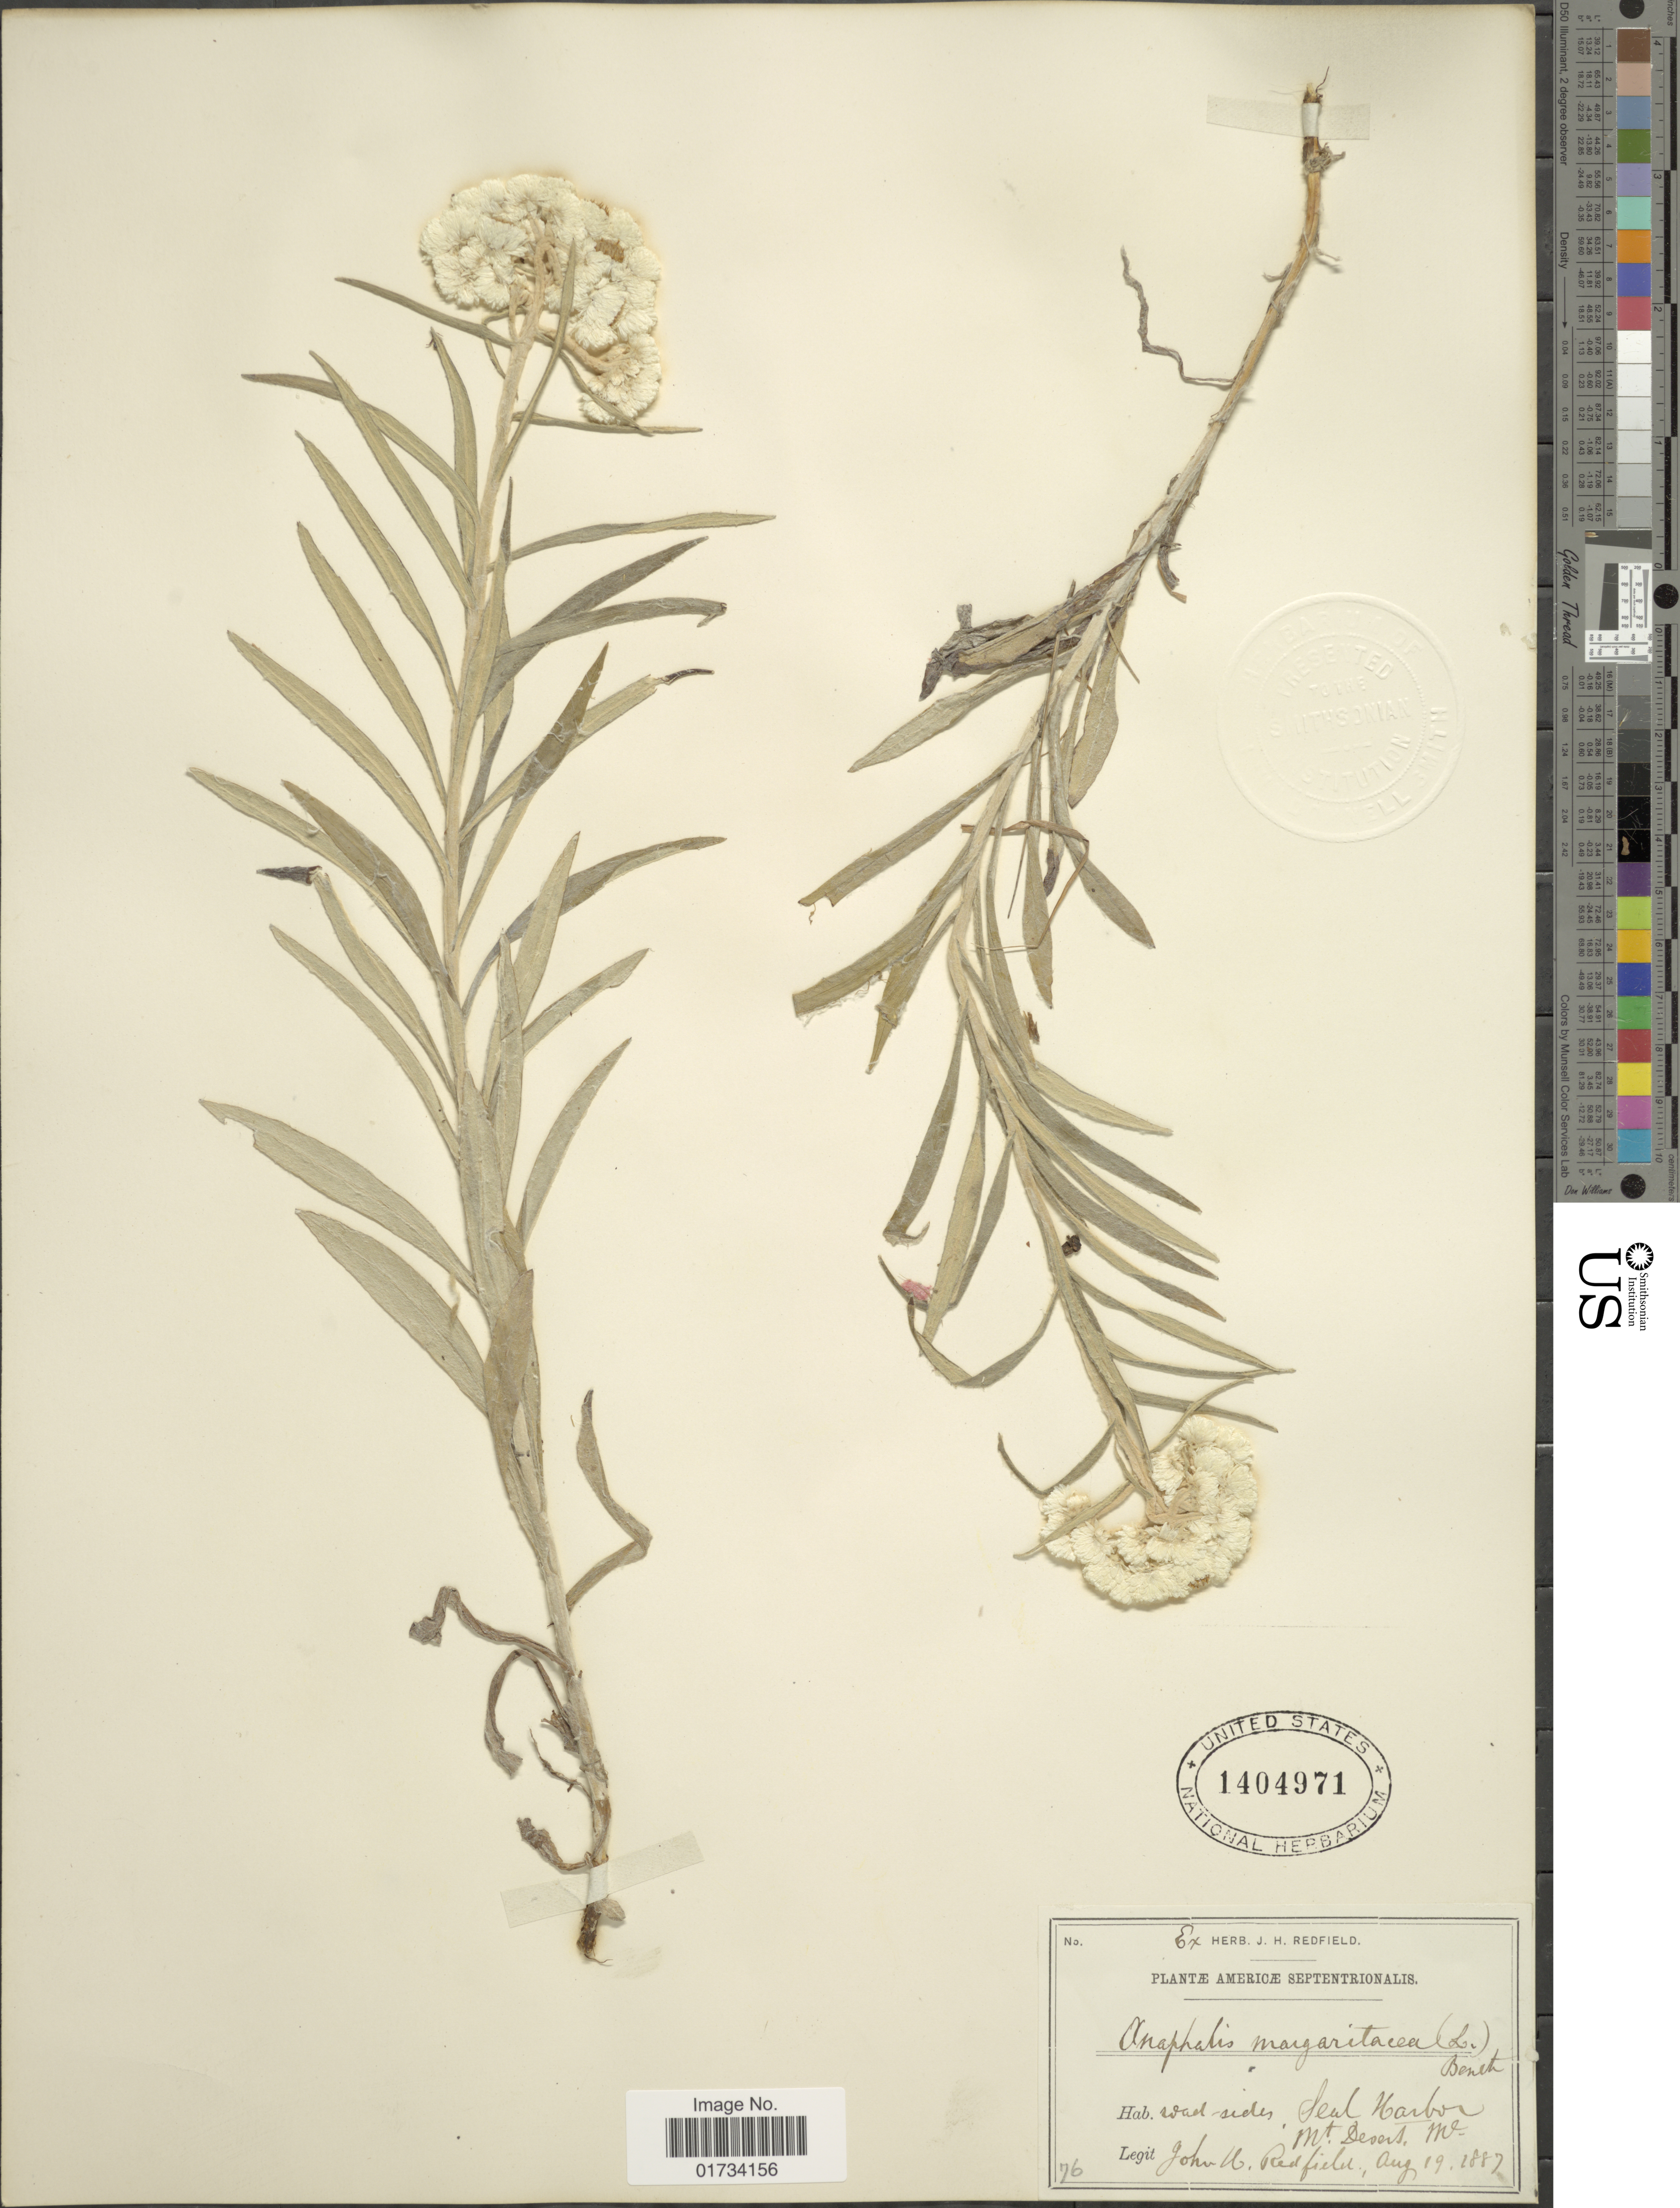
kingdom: Plantae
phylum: Tracheophyta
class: Magnoliopsida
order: Asterales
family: Asteraceae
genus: Anaphalis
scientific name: Anaphalis margaritacea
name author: (L.) Benth. & Hook. f.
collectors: J. Redfield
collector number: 76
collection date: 1887-08-19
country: United States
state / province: Maine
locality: West-sides, Seal harbor, Mt. Desert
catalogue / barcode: US 1404971